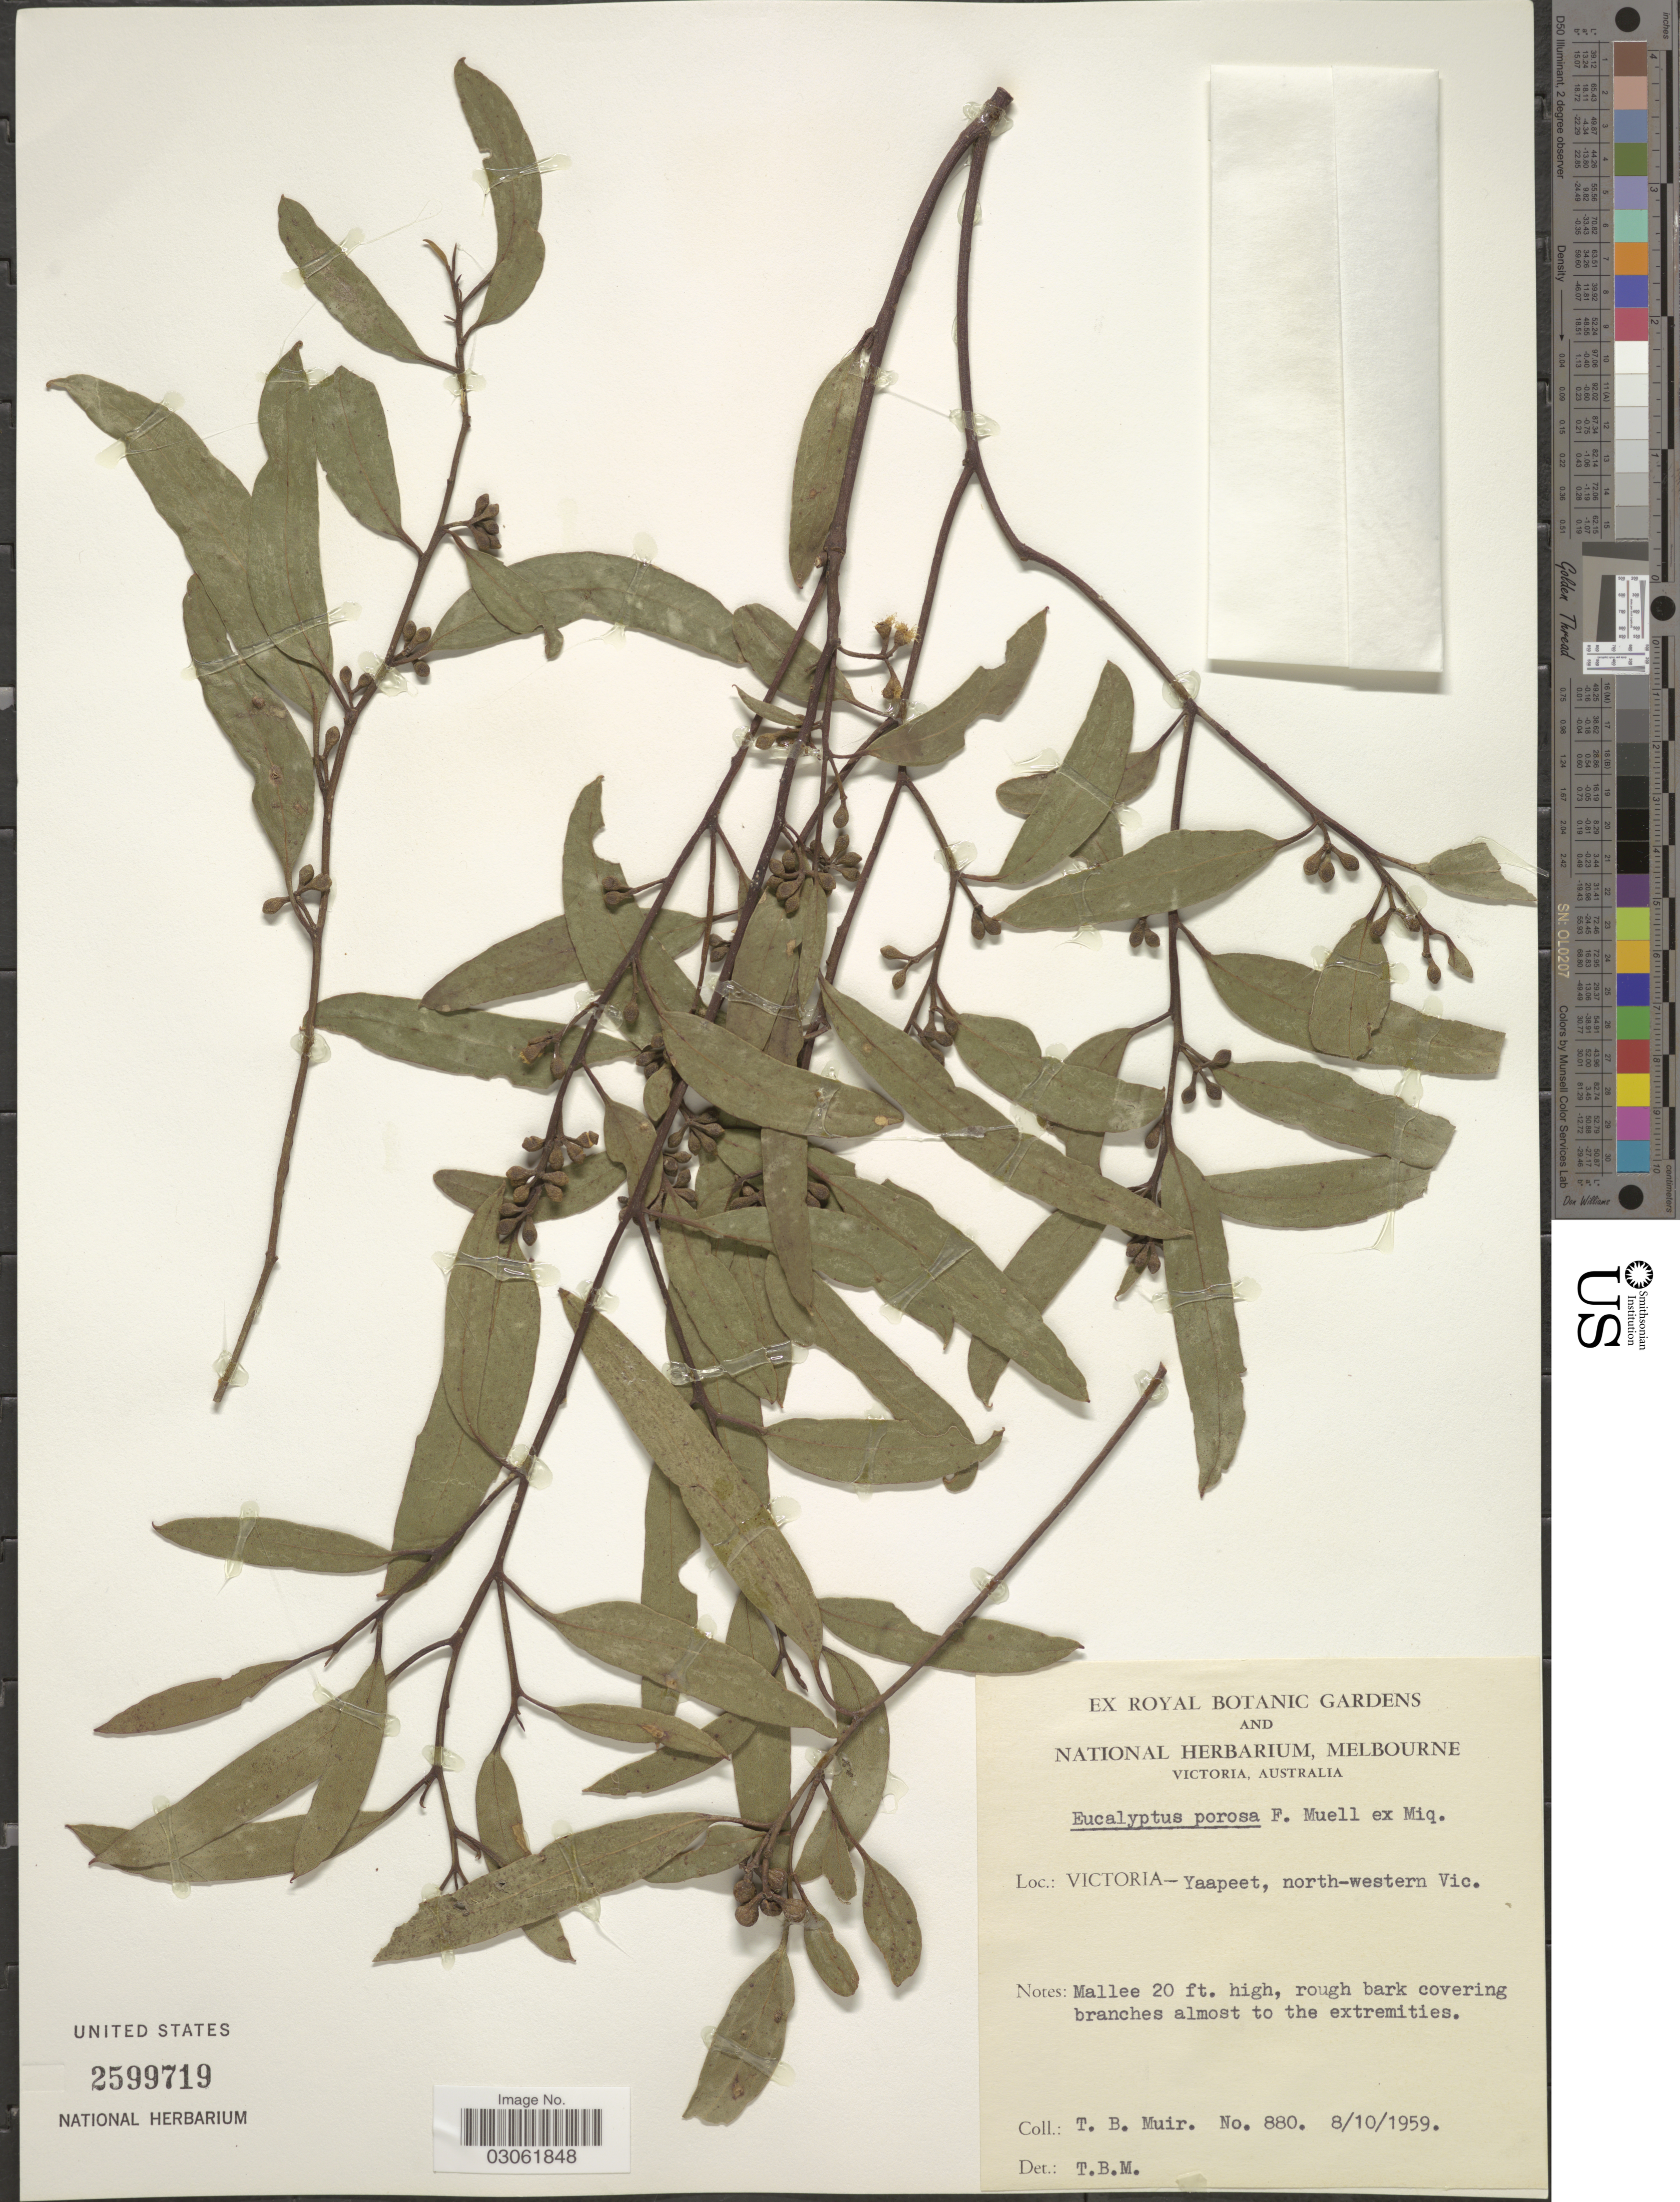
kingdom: Plantae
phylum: Tracheophyta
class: Magnoliopsida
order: Myrtales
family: Myrtaceae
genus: Eucalyptus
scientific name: Eucalyptus porosa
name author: Miq.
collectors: T. Muir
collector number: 880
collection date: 1959-10-08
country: Australia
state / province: Victoria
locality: Victoria- Yaapeet, north-western Vic.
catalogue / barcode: US 2599719